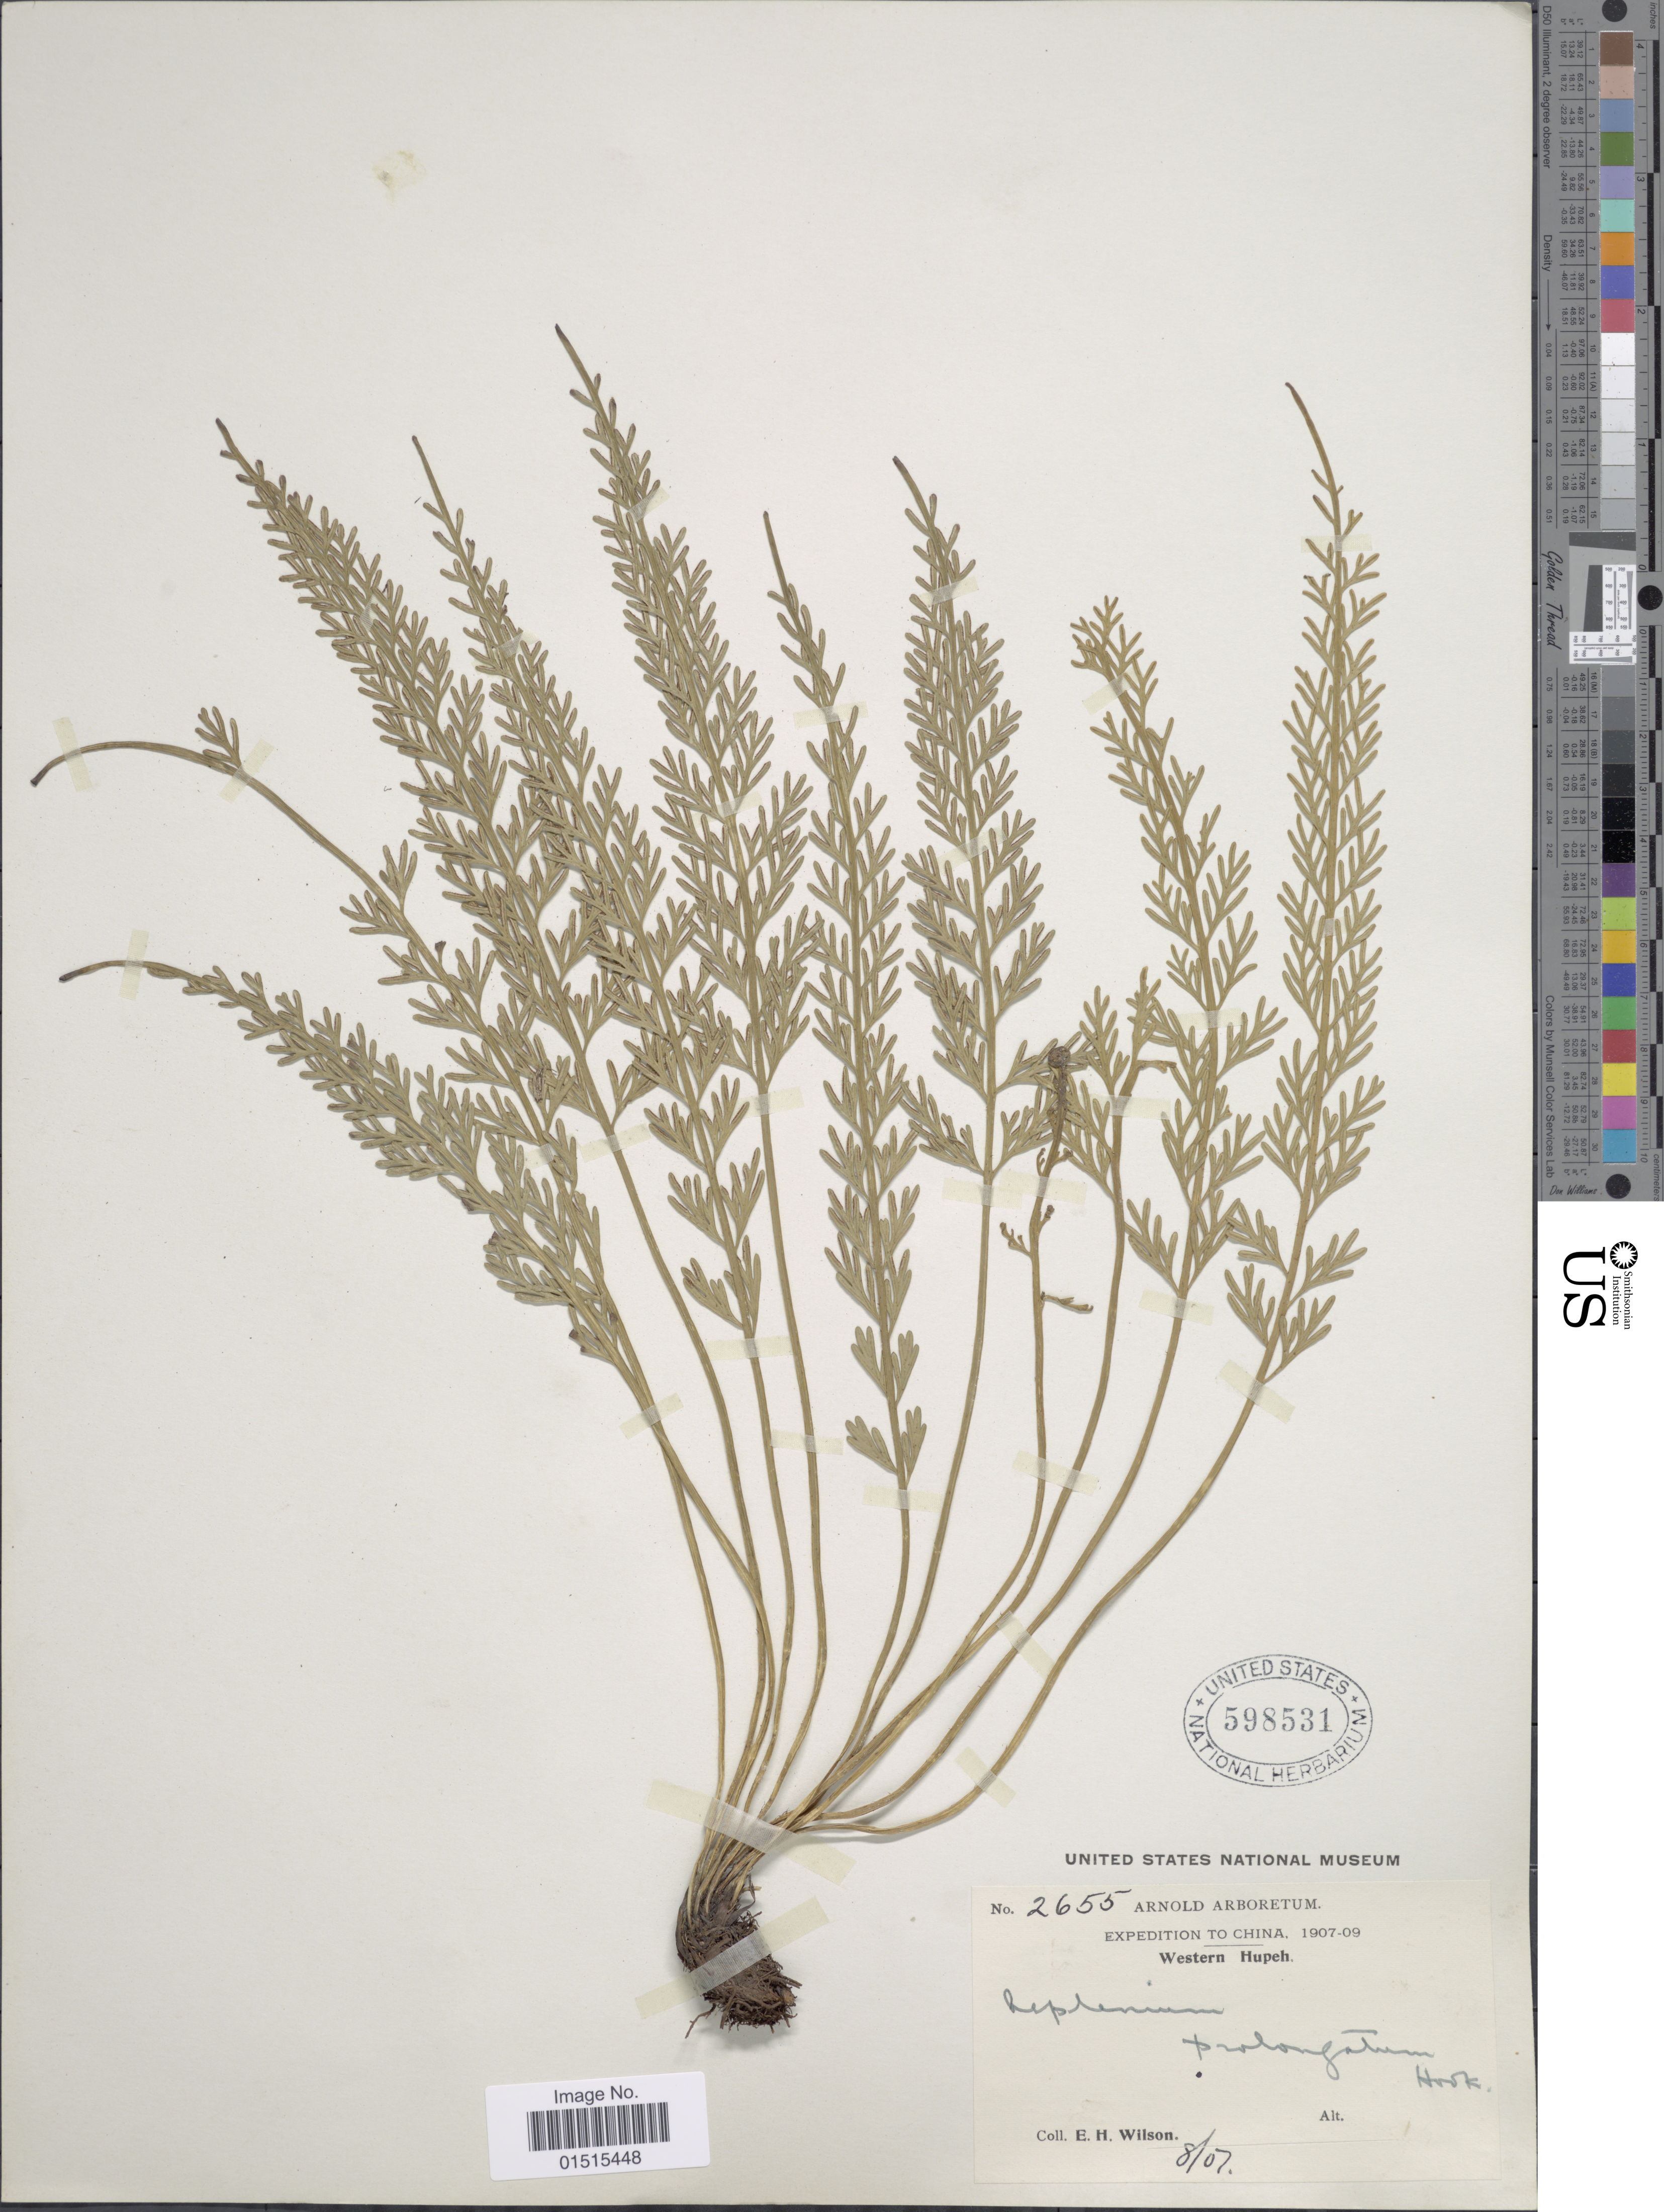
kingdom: Plantae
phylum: Tracheophyta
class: Polypodiopsida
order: Polypodiales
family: Aspleniaceae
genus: Asplenium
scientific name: Asplenium prolongatum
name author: Hook.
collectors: E. Wilson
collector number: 2655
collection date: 1907-07-08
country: China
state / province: Hubei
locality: Western Hupeh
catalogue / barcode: US 598531